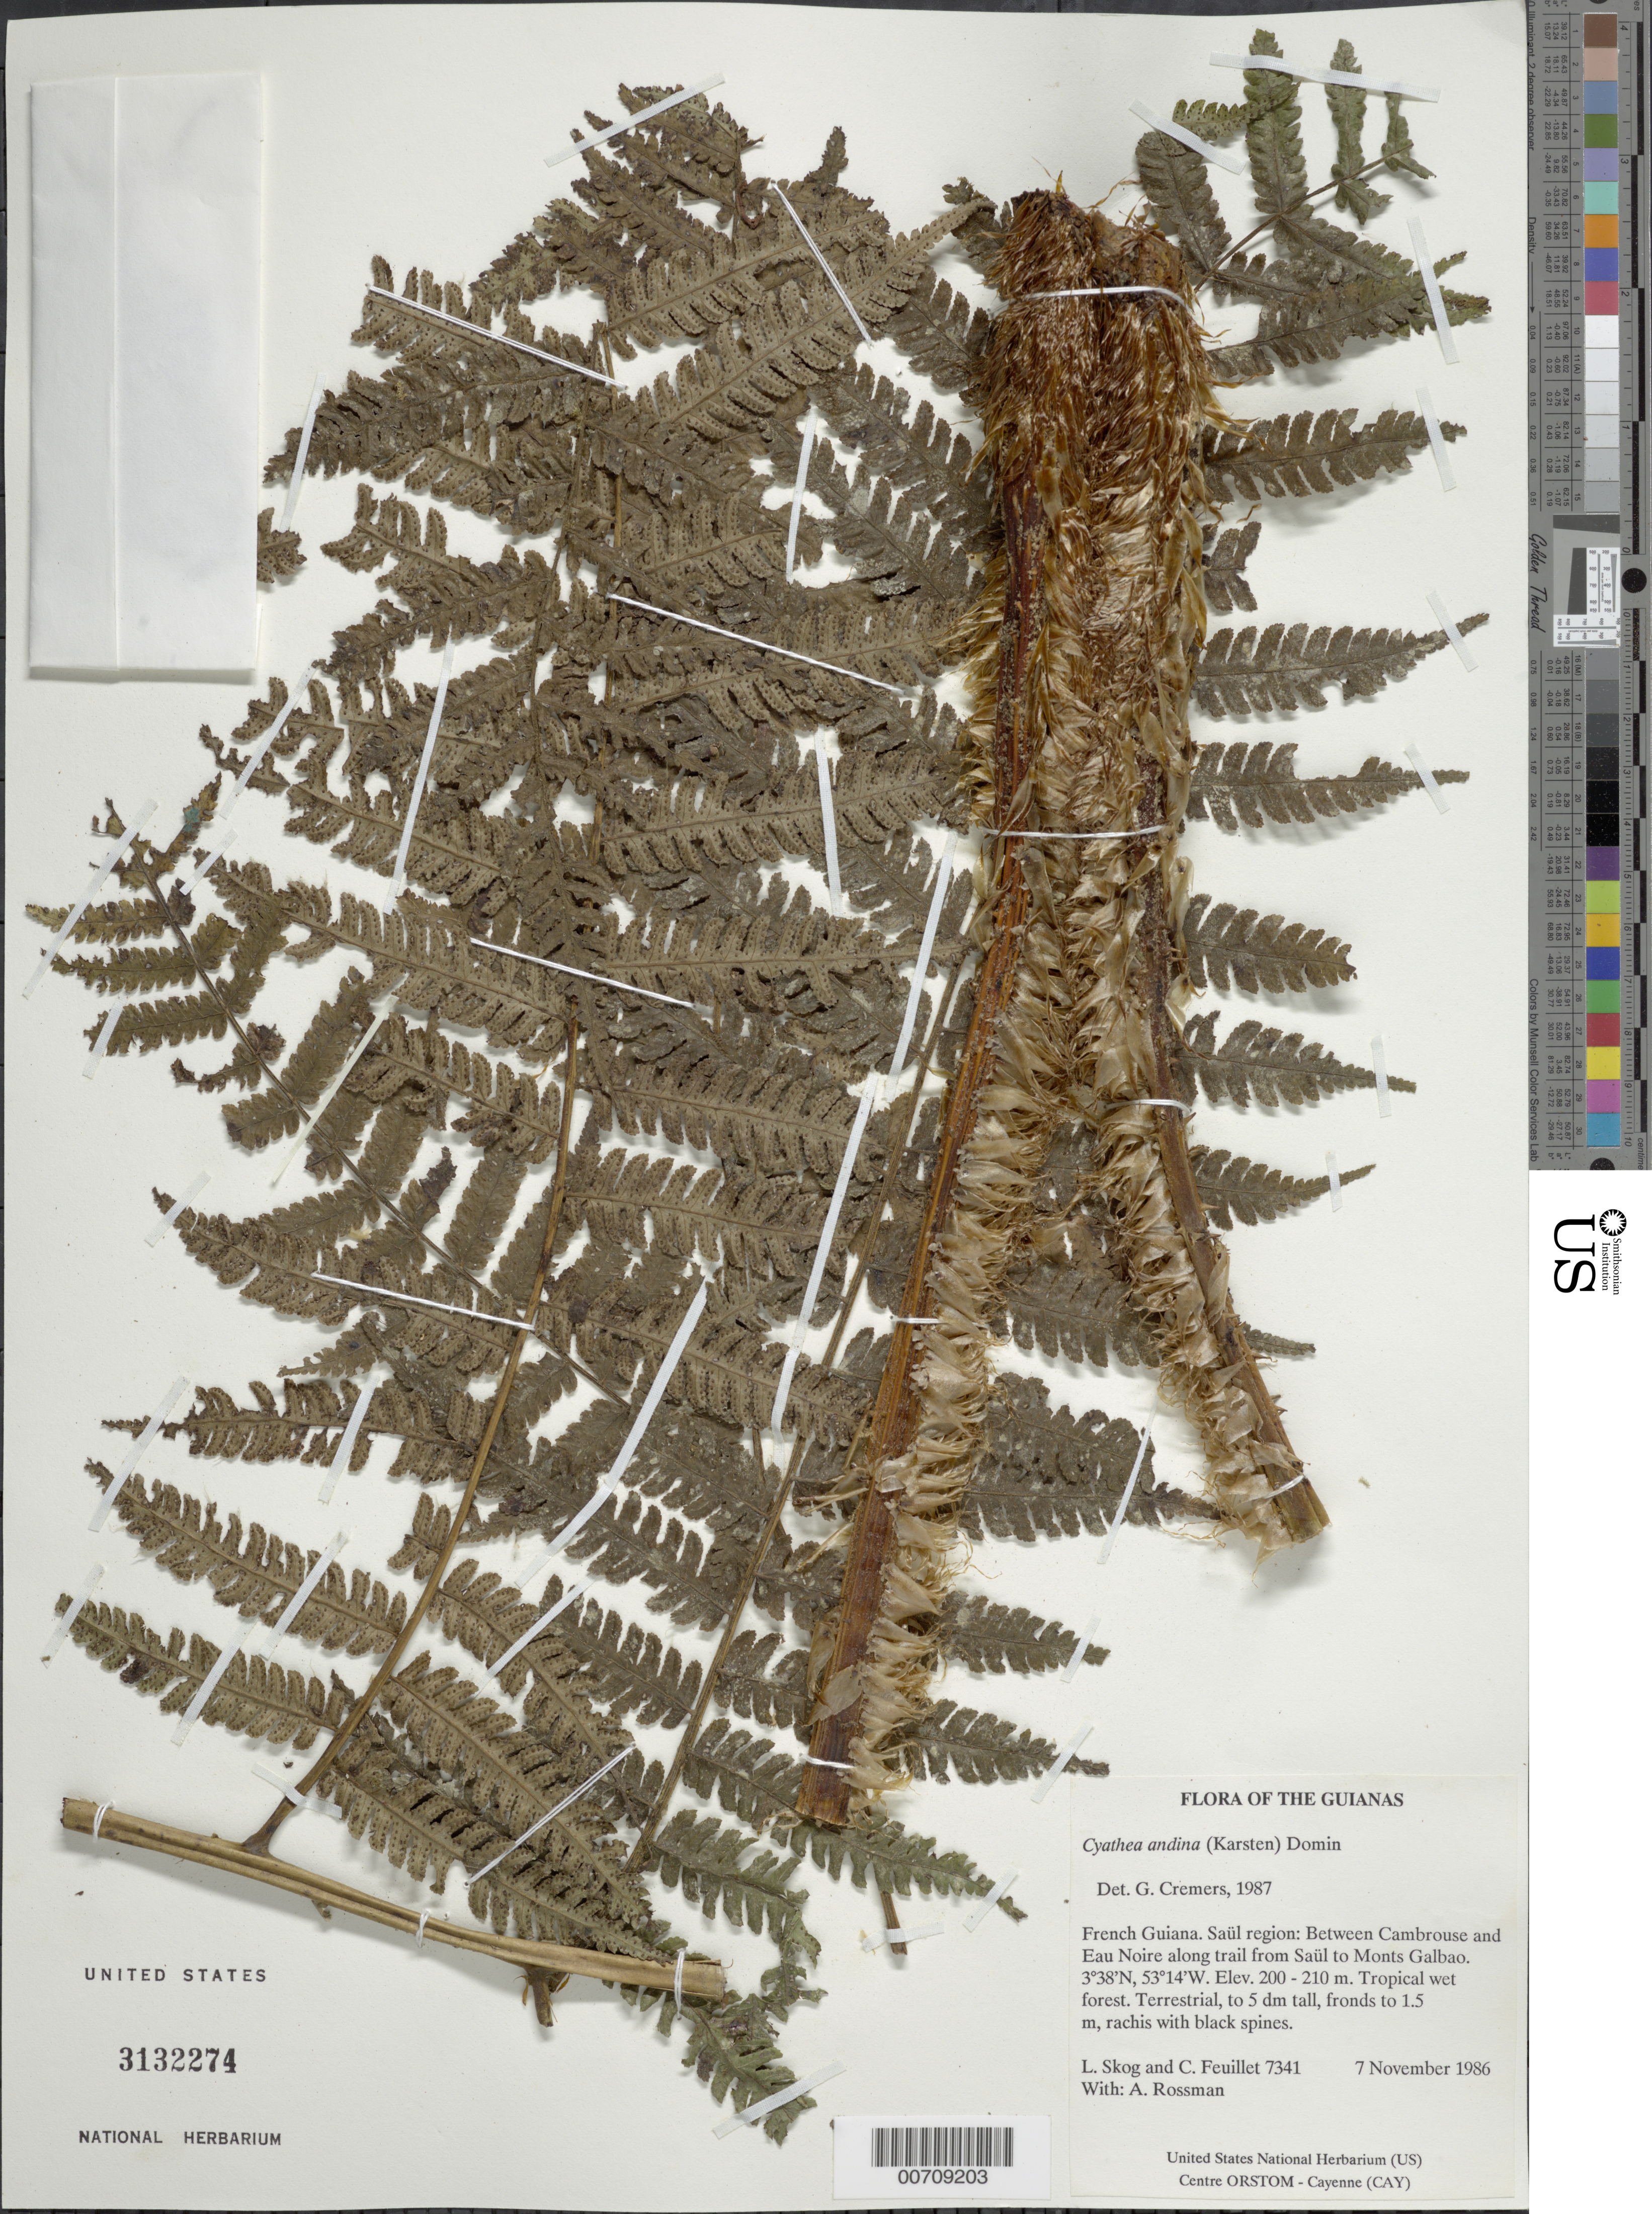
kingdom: Plantae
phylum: Tracheophyta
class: Polypodiopsida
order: Cyatheales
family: Cyatheaceae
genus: Cyathea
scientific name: Cyathea andina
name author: Domin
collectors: L. E. Skog, C. Feuillet & A. Rossman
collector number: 7341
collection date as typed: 7 November 1986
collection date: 1986-11-07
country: French Guiana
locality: Between Cambrouse and Eau Noire along trail from Saül to Monts Galbao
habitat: Tropical wet forest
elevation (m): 200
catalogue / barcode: US 3132274